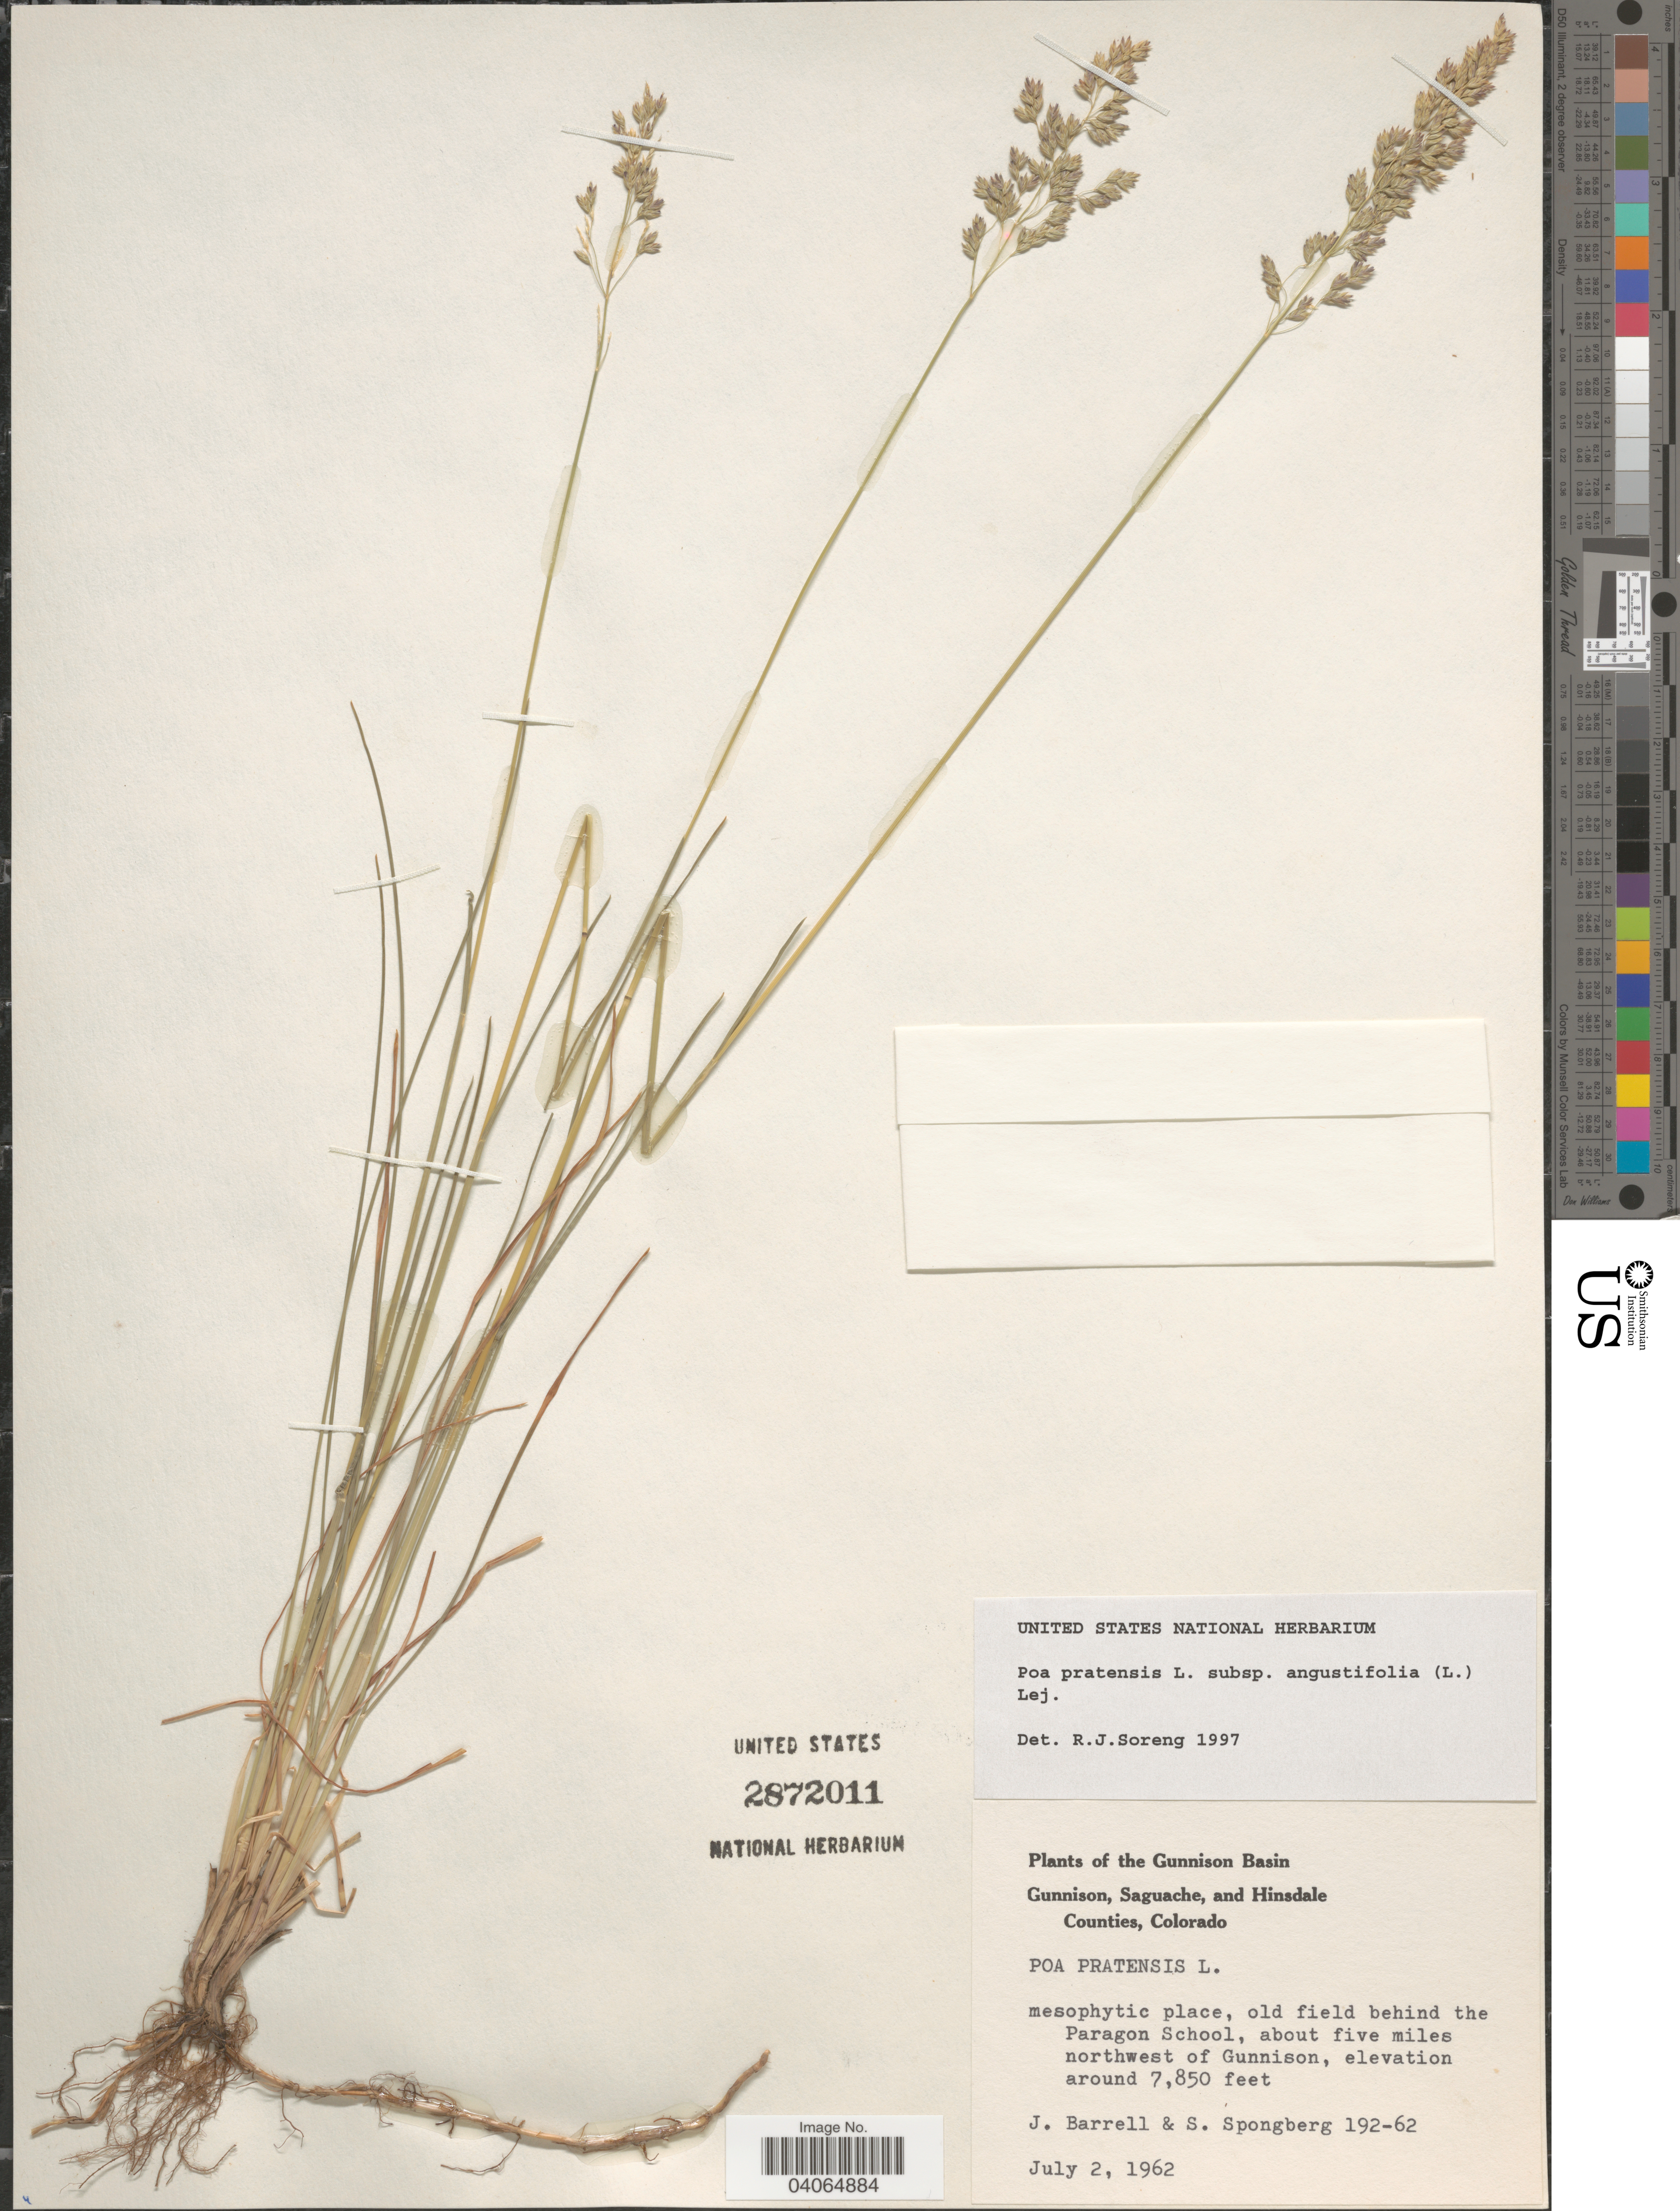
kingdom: Plantae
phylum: Tracheophyta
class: Liliopsida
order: Poales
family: Poaceae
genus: Poa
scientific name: Poa pratensis subsp. angustifolia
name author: (L.) Lej.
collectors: J. Barrell & S. A.Spongberg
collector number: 192-62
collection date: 1962-07-02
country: United States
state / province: Colorado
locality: The Gunnison Basin. Old field behind the Paragon School, about five miles northwest of Gunnison.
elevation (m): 2393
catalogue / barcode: US 2872011